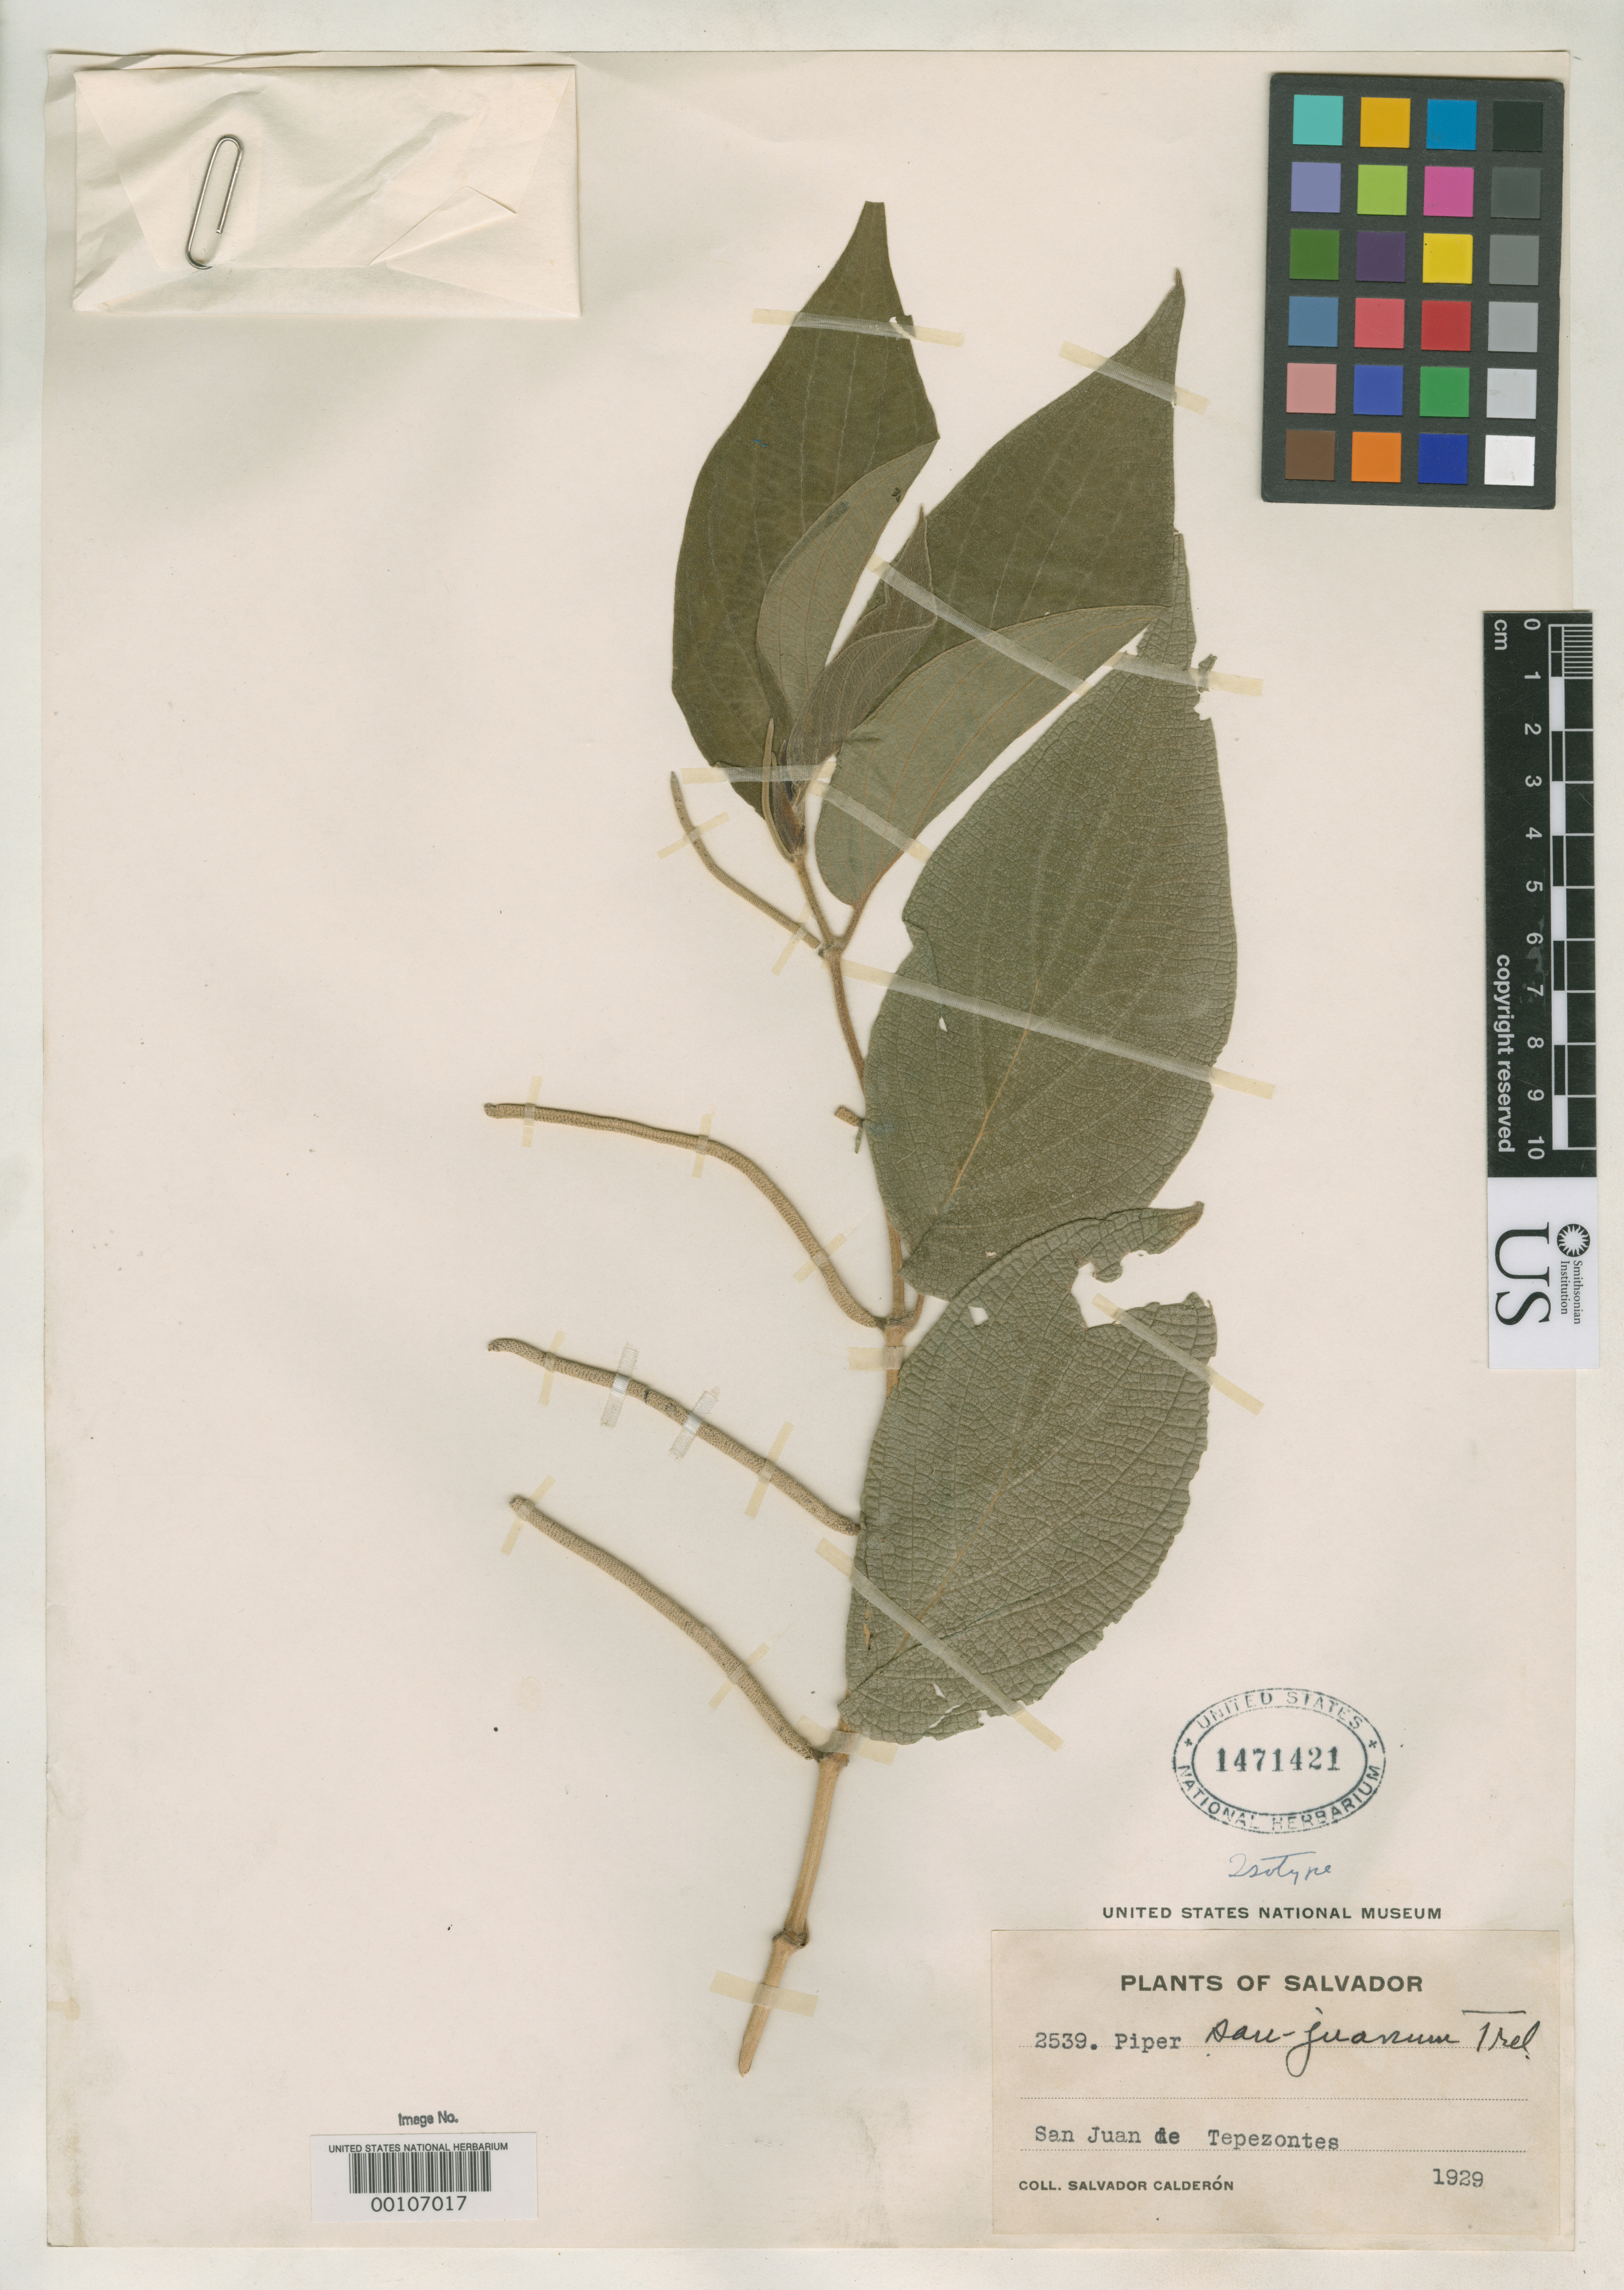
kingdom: Plantae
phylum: Tracheophyta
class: Magnoliopsida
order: Piperales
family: Piperaceae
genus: Piper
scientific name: Piper sanjuanum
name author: Trel. in Standl.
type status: Isotype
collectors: S. Calderón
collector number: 2539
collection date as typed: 1929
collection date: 1929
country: El Salvador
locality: San Juan de Tepezontes.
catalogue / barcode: US 1471421